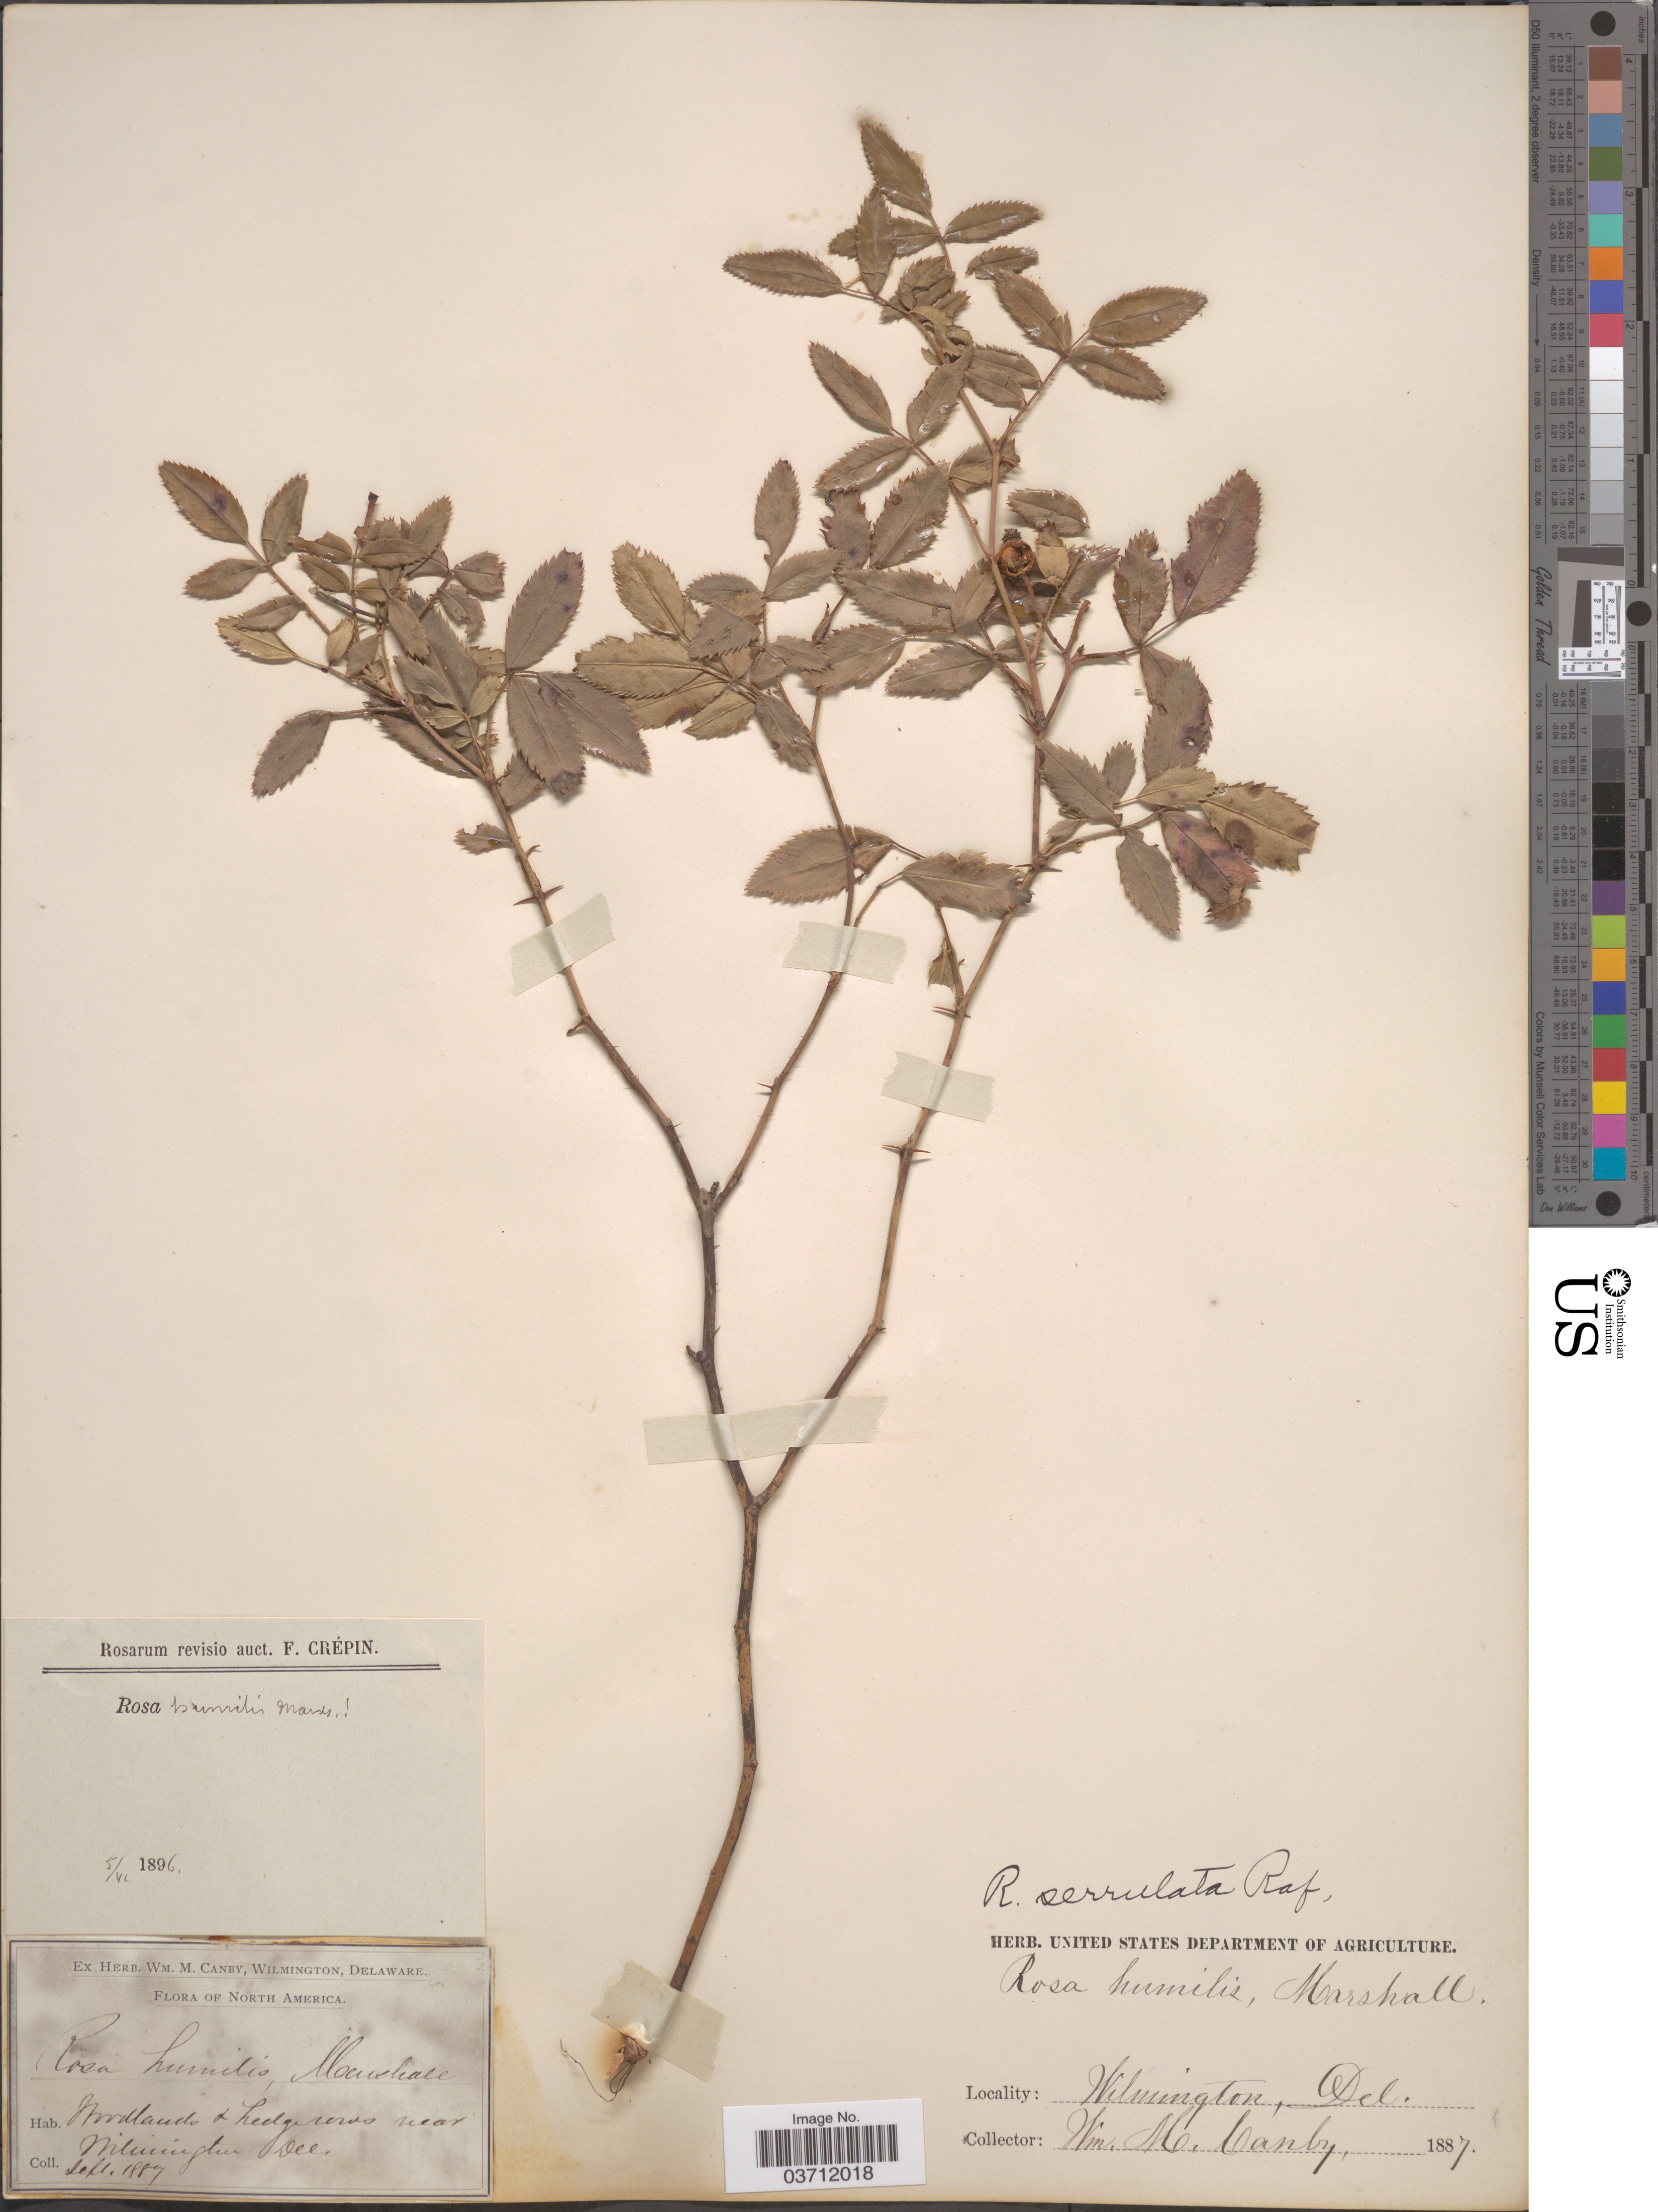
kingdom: Plantae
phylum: Tracheophyta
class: Magnoliopsida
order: Rosales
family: Rosaceae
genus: Rosa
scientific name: Rosa serrulata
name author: Raf.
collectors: W. M. Canby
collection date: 1887-09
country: United States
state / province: Delaware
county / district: New Castle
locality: Wilmington. Woodlands & hedgerows near Willington.